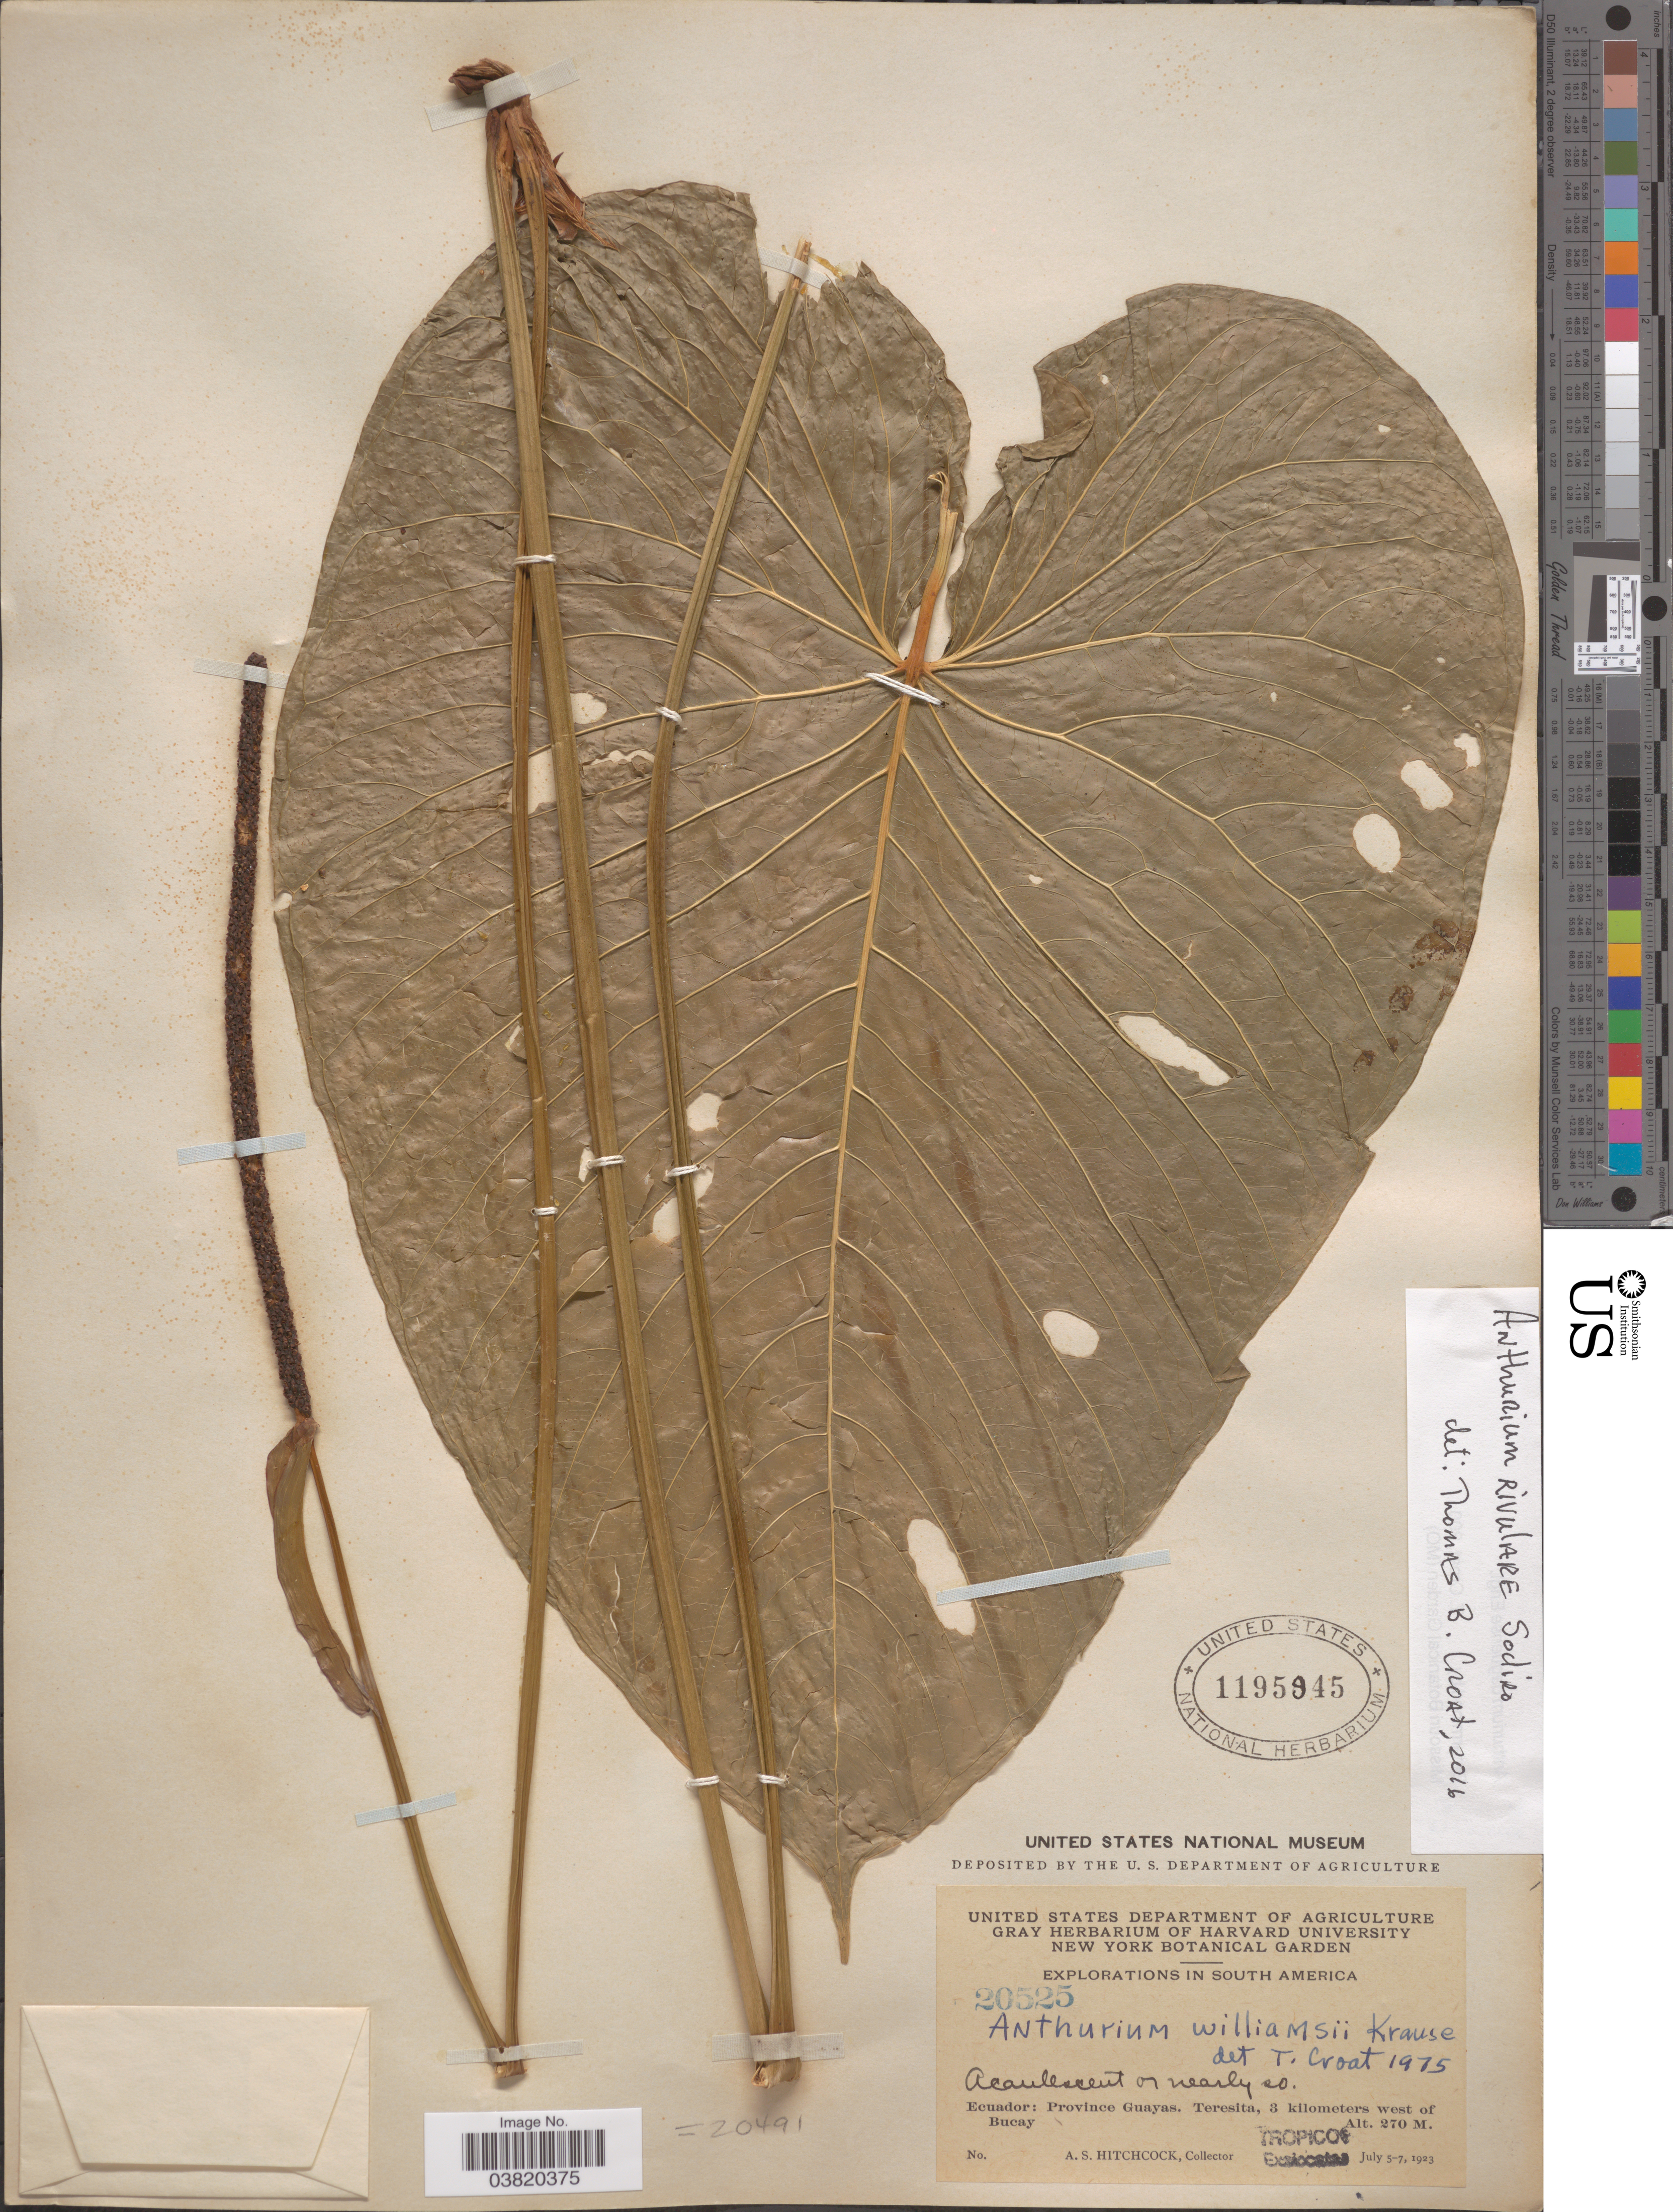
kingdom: Plantae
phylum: Tracheophyta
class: Liliopsida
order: Alismatales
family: Araceae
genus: Anthurium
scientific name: Anthurium rivulare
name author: Sodiro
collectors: A. S. Hitchcock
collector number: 20525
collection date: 1923-07-05/1923-07-07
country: Ecuador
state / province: Guayas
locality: Teresita, 3 kilometers of Bucay.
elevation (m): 270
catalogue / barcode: US 1195945